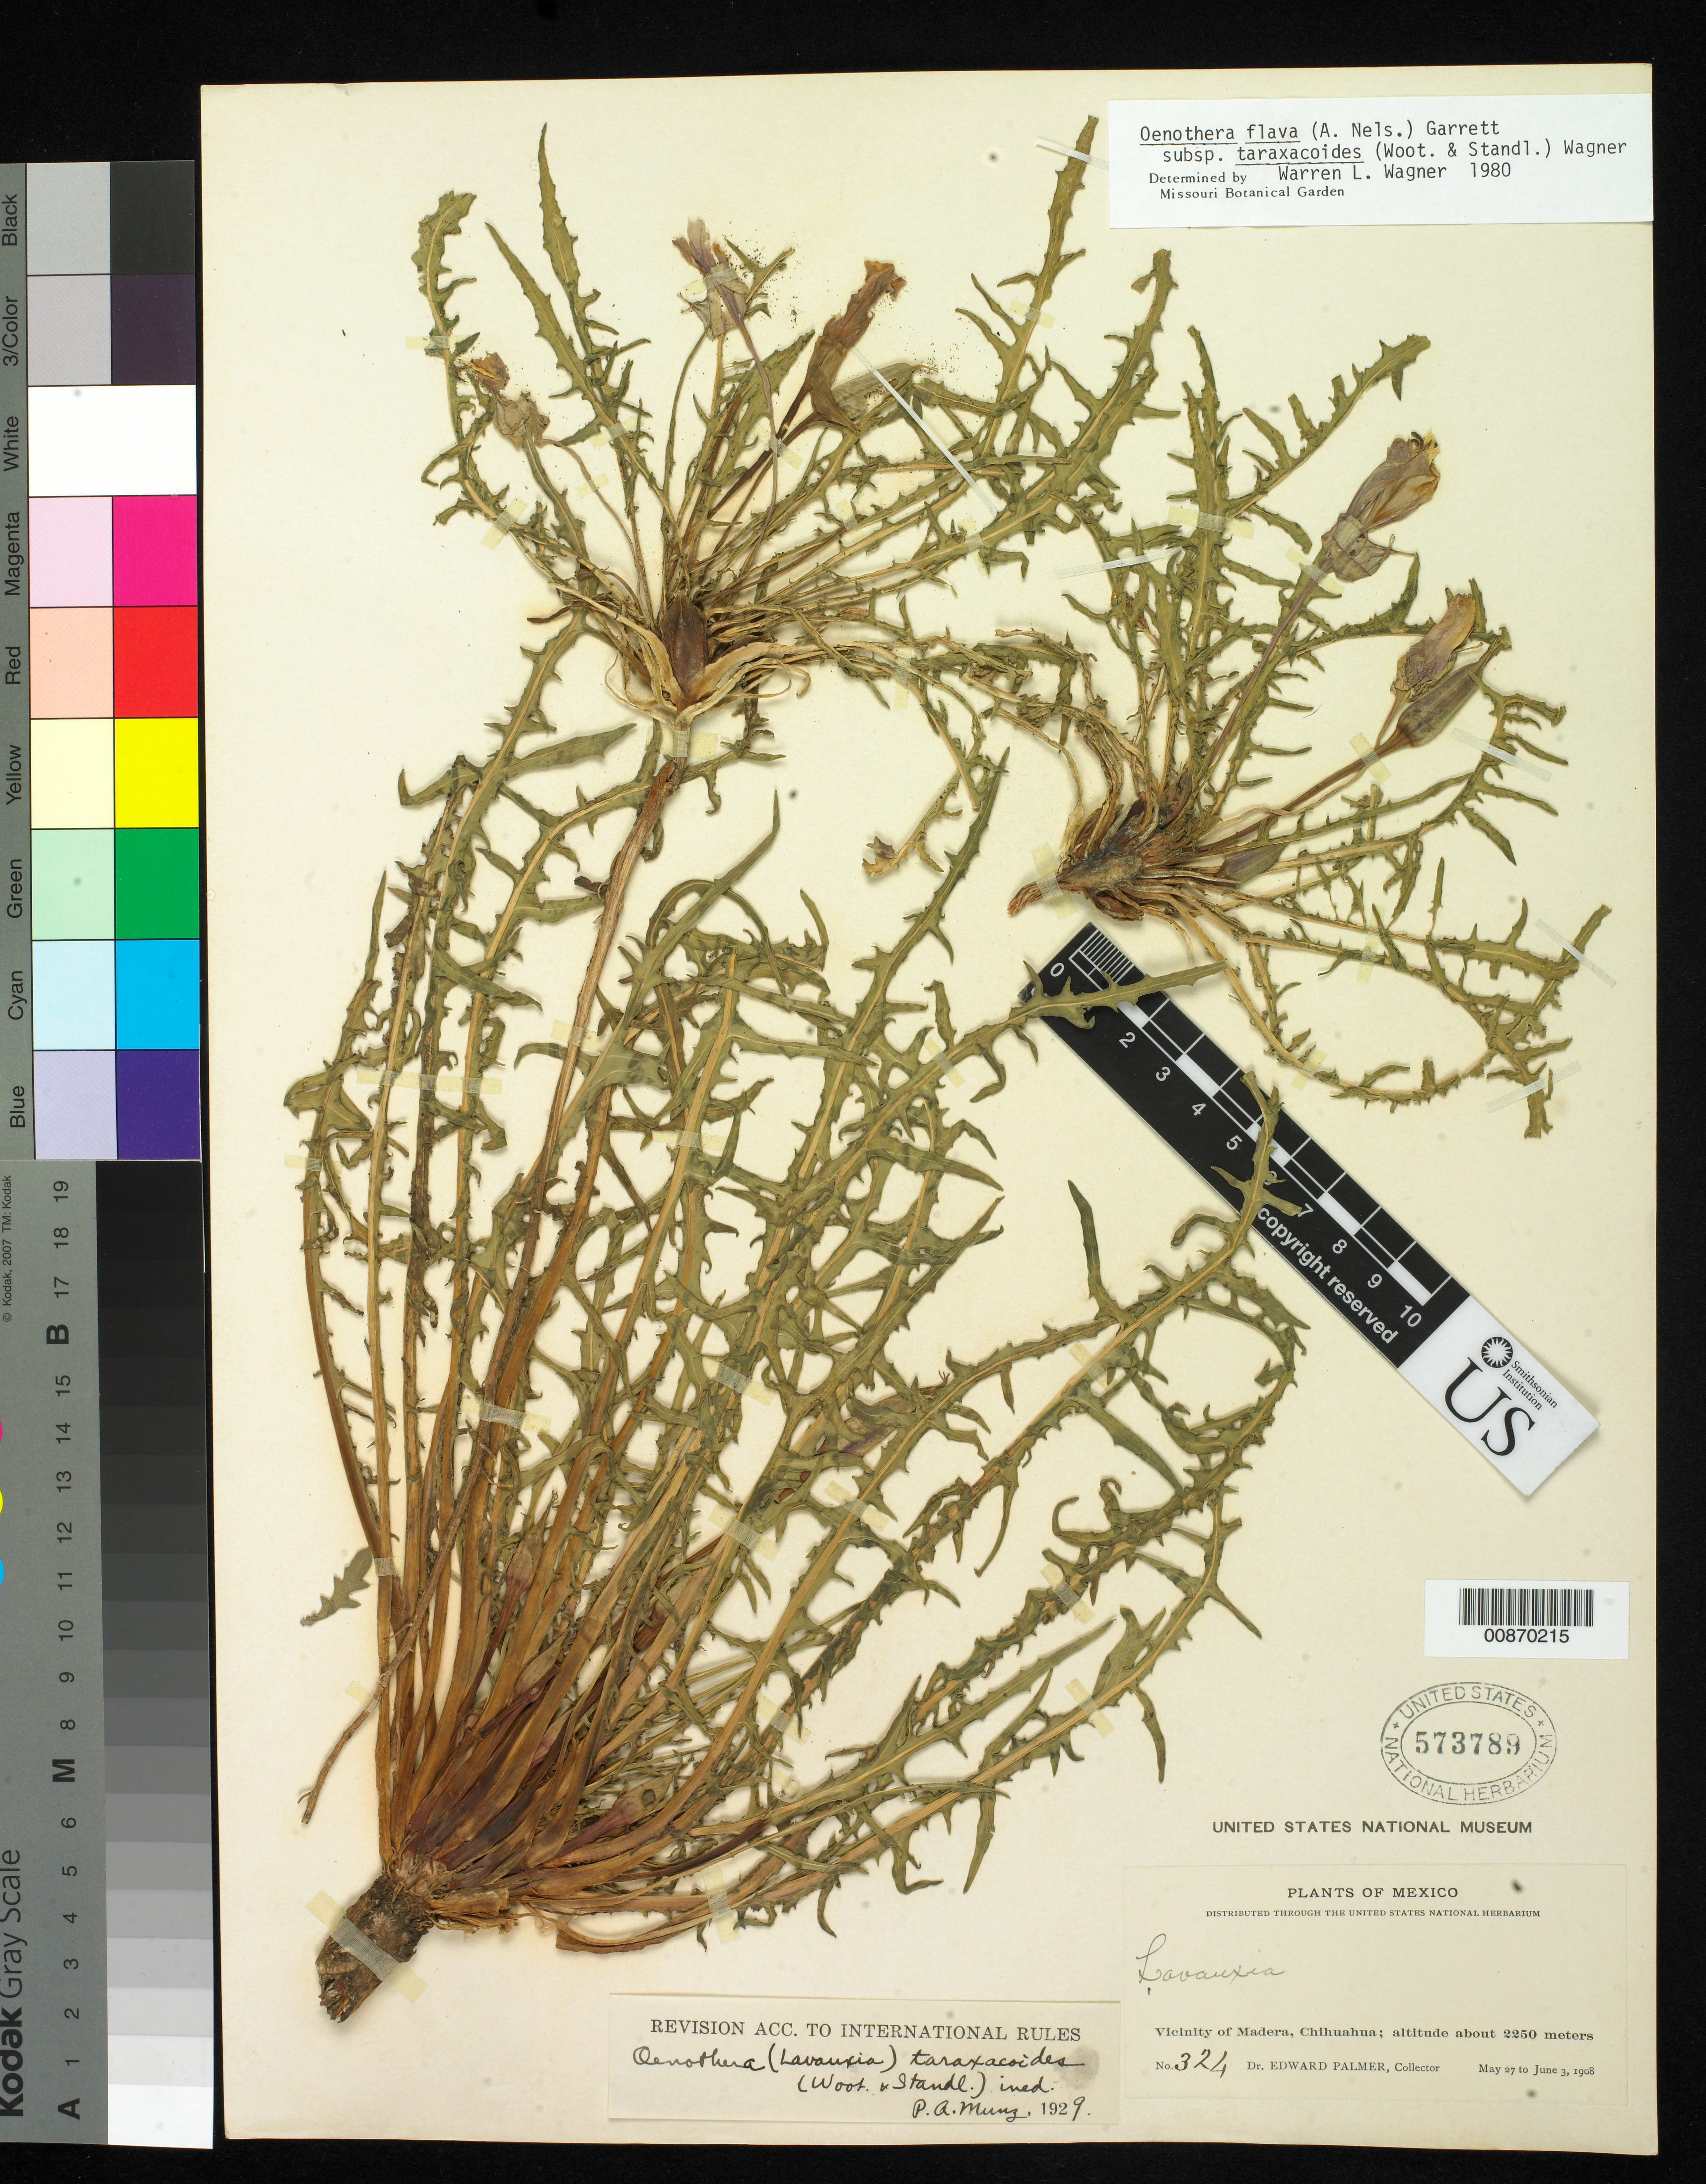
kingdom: Plantae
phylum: Tracheophyta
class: Magnoliopsida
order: Myrtales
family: Onagraceae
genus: Oenothera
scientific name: Oenothera flava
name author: (A. Nelson) Garrett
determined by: Wagner, W. L., (BOT), Smithsonian Institution - National Museum of Natural History (UNITED STATES)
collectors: E. Palmer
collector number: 324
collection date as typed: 27 May 1908 to 03 Jun 1908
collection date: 1908-05-27/1908-06-03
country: Mexico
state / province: Chihuahua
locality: Vicinity of Madera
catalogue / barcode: US 573789